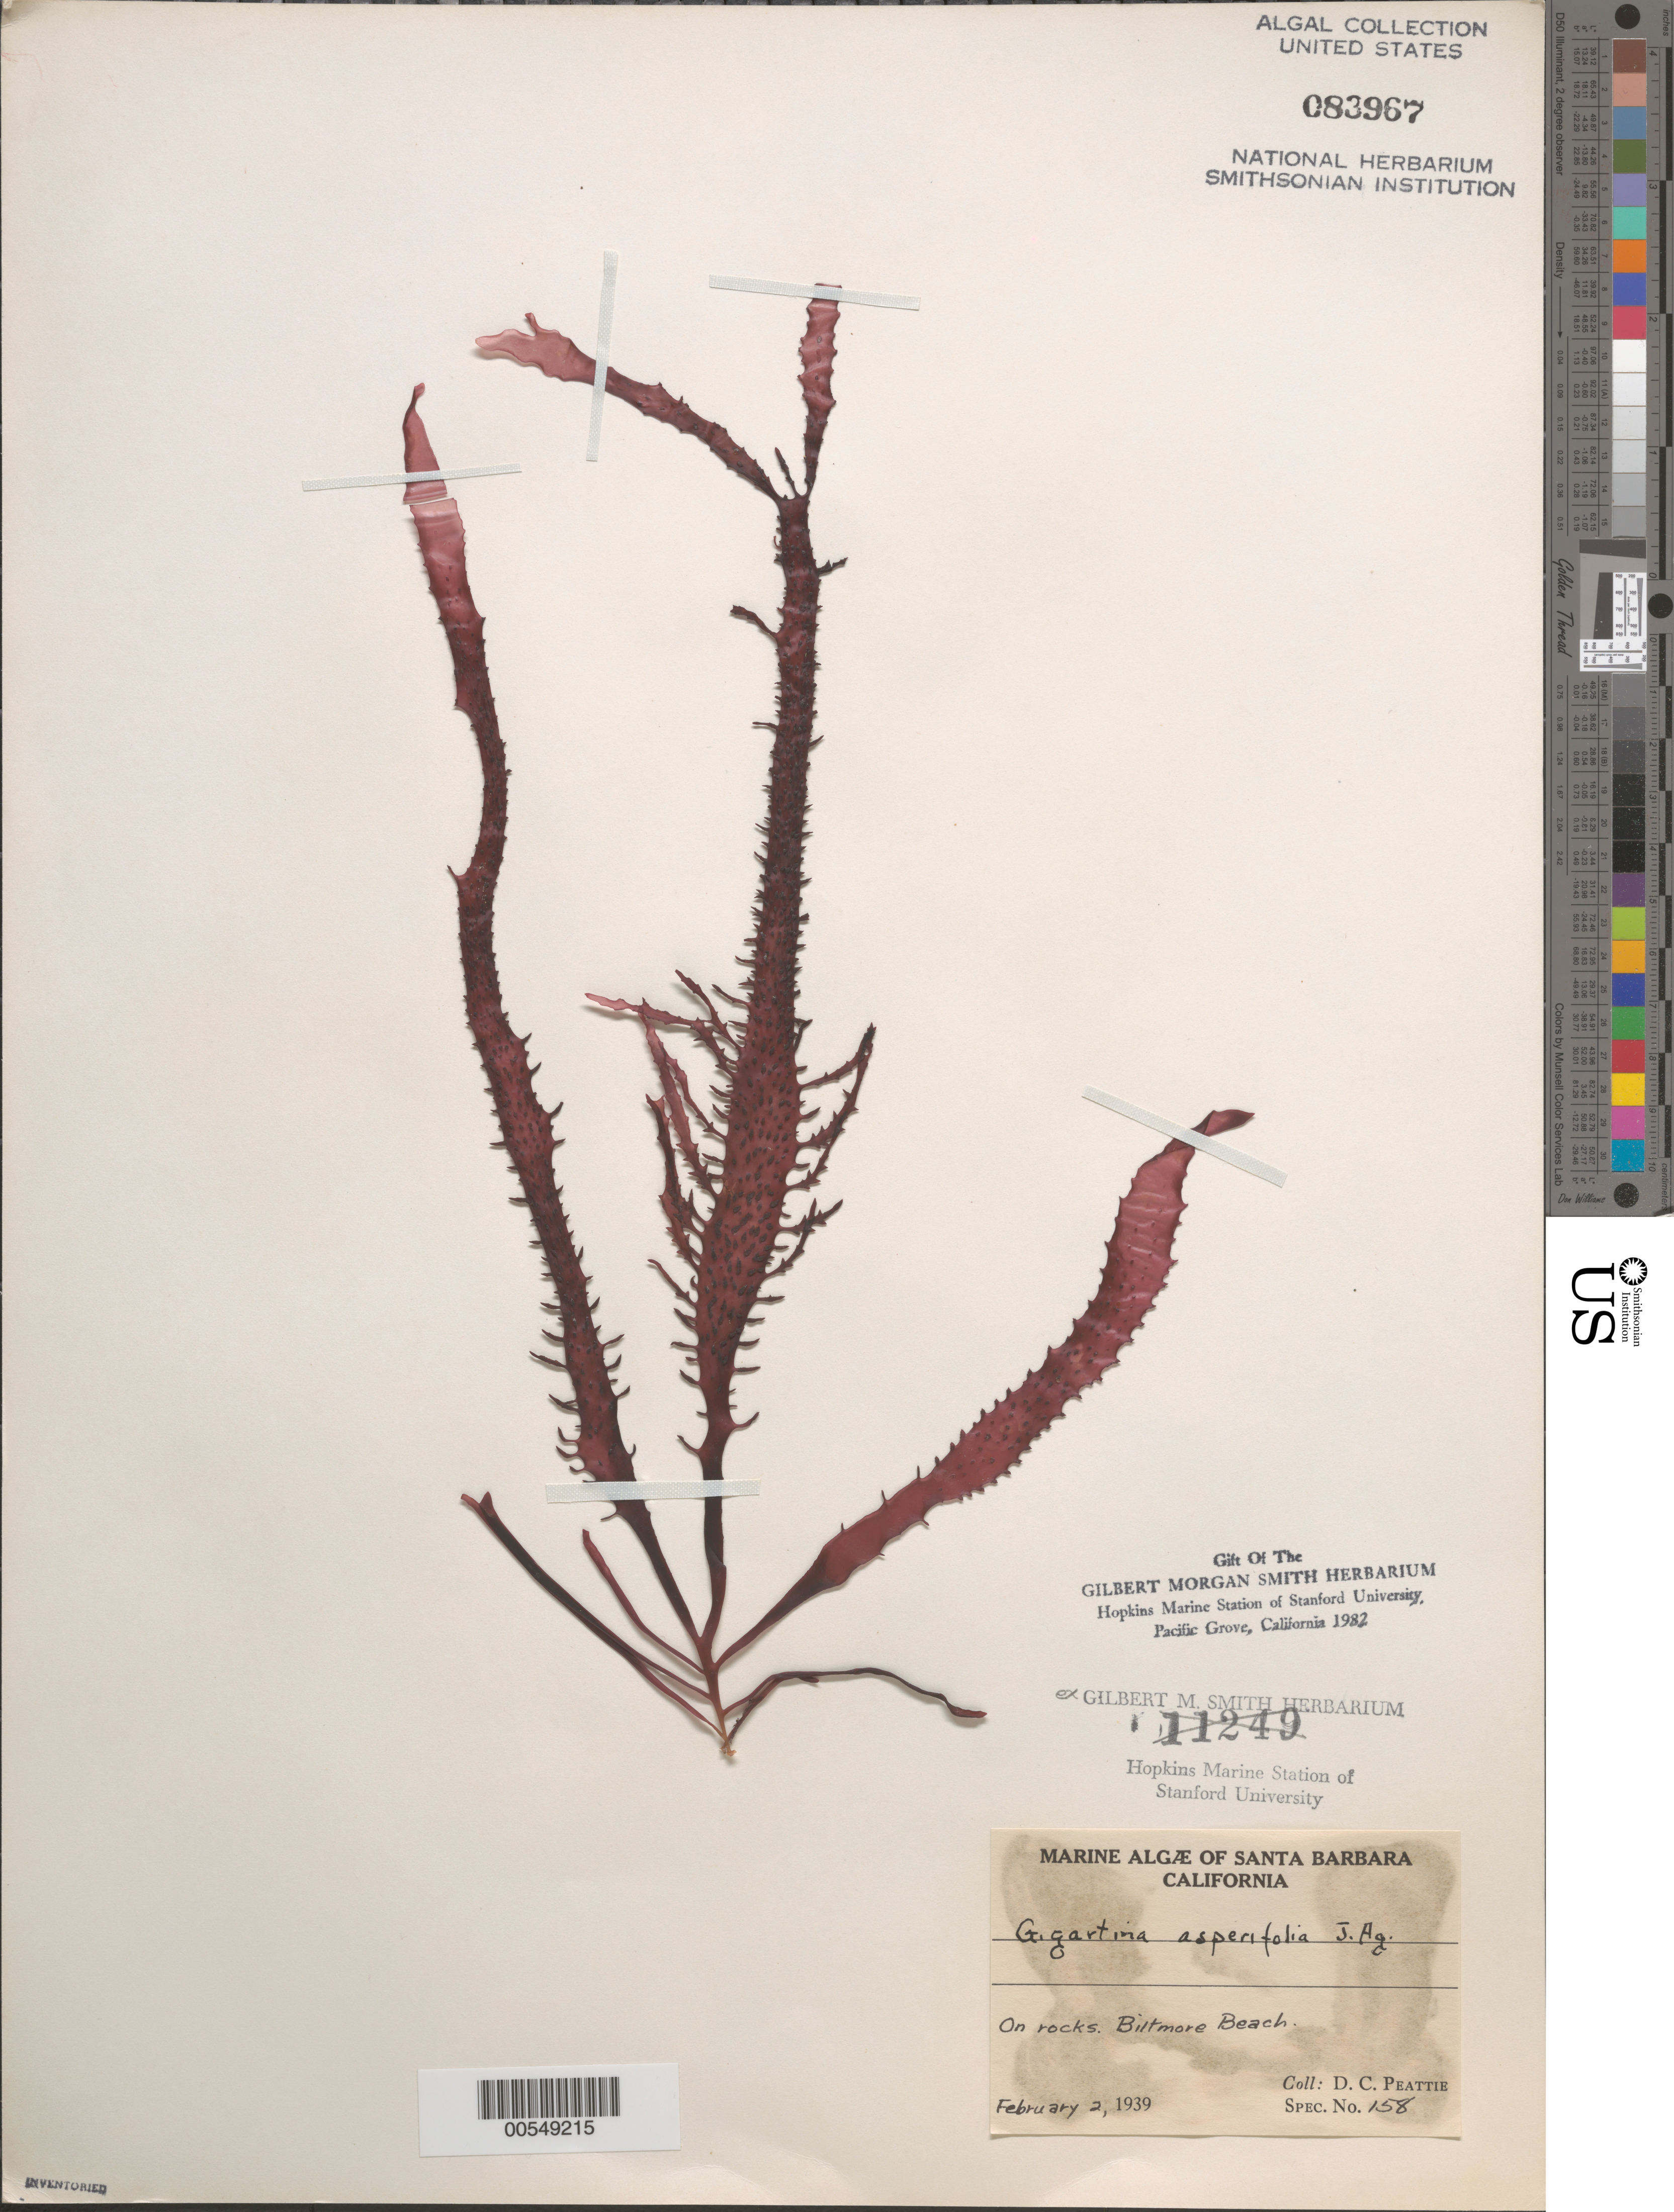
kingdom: Plantae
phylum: Rhodophyta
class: Florideophyceae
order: Gigartinales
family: Gigartinaceae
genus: Chondracanthus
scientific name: Chondracanthus spinosus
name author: (Kütz.) Guiry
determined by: Algae name updating Project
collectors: D. Peattie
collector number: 158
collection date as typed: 02 Feb 1939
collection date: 1939-02-02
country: United States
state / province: California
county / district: Santa Barbara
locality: Biltmore Beach, Santa Barbara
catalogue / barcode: US 83967